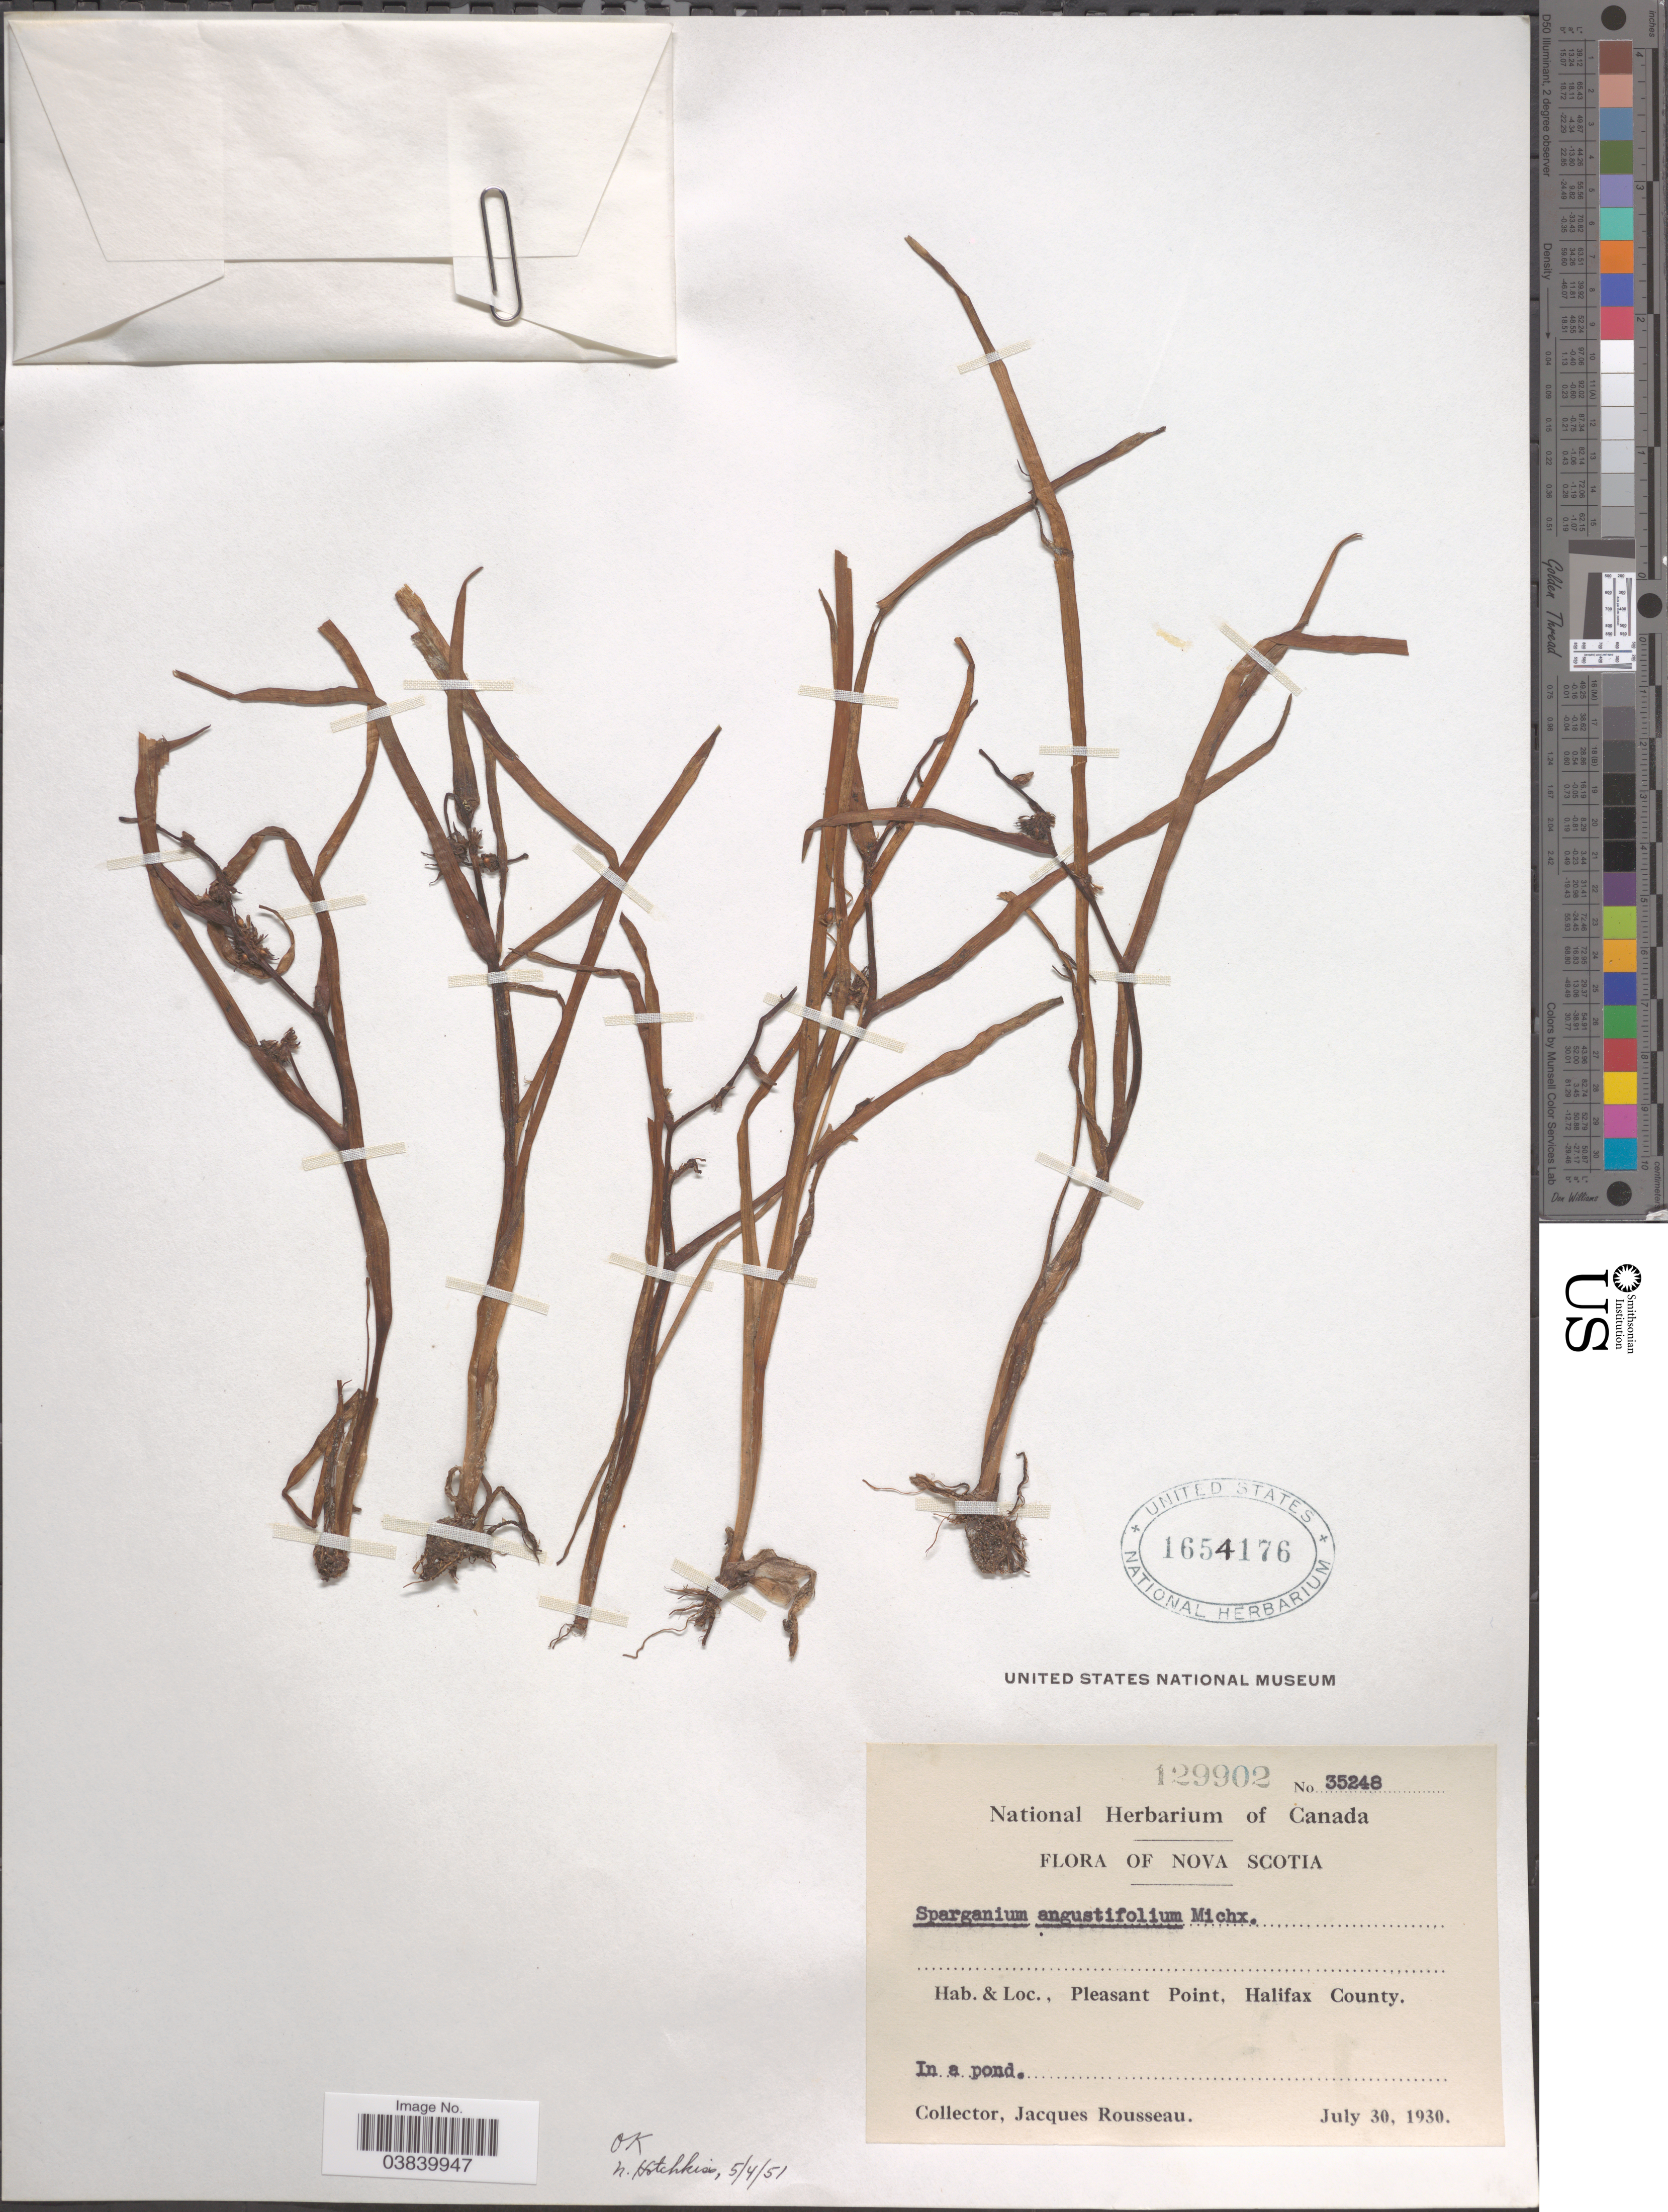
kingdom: Plantae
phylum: Tracheophyta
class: Liliopsida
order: Poales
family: Typhaceae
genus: Sparganium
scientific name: Sparganium angustifolium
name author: Michx.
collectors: J. Rousseau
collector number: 35248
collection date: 1930-07-30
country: Canada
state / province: Nova Scotia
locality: Pleasant Point, Halifax County.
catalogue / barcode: US 1654176